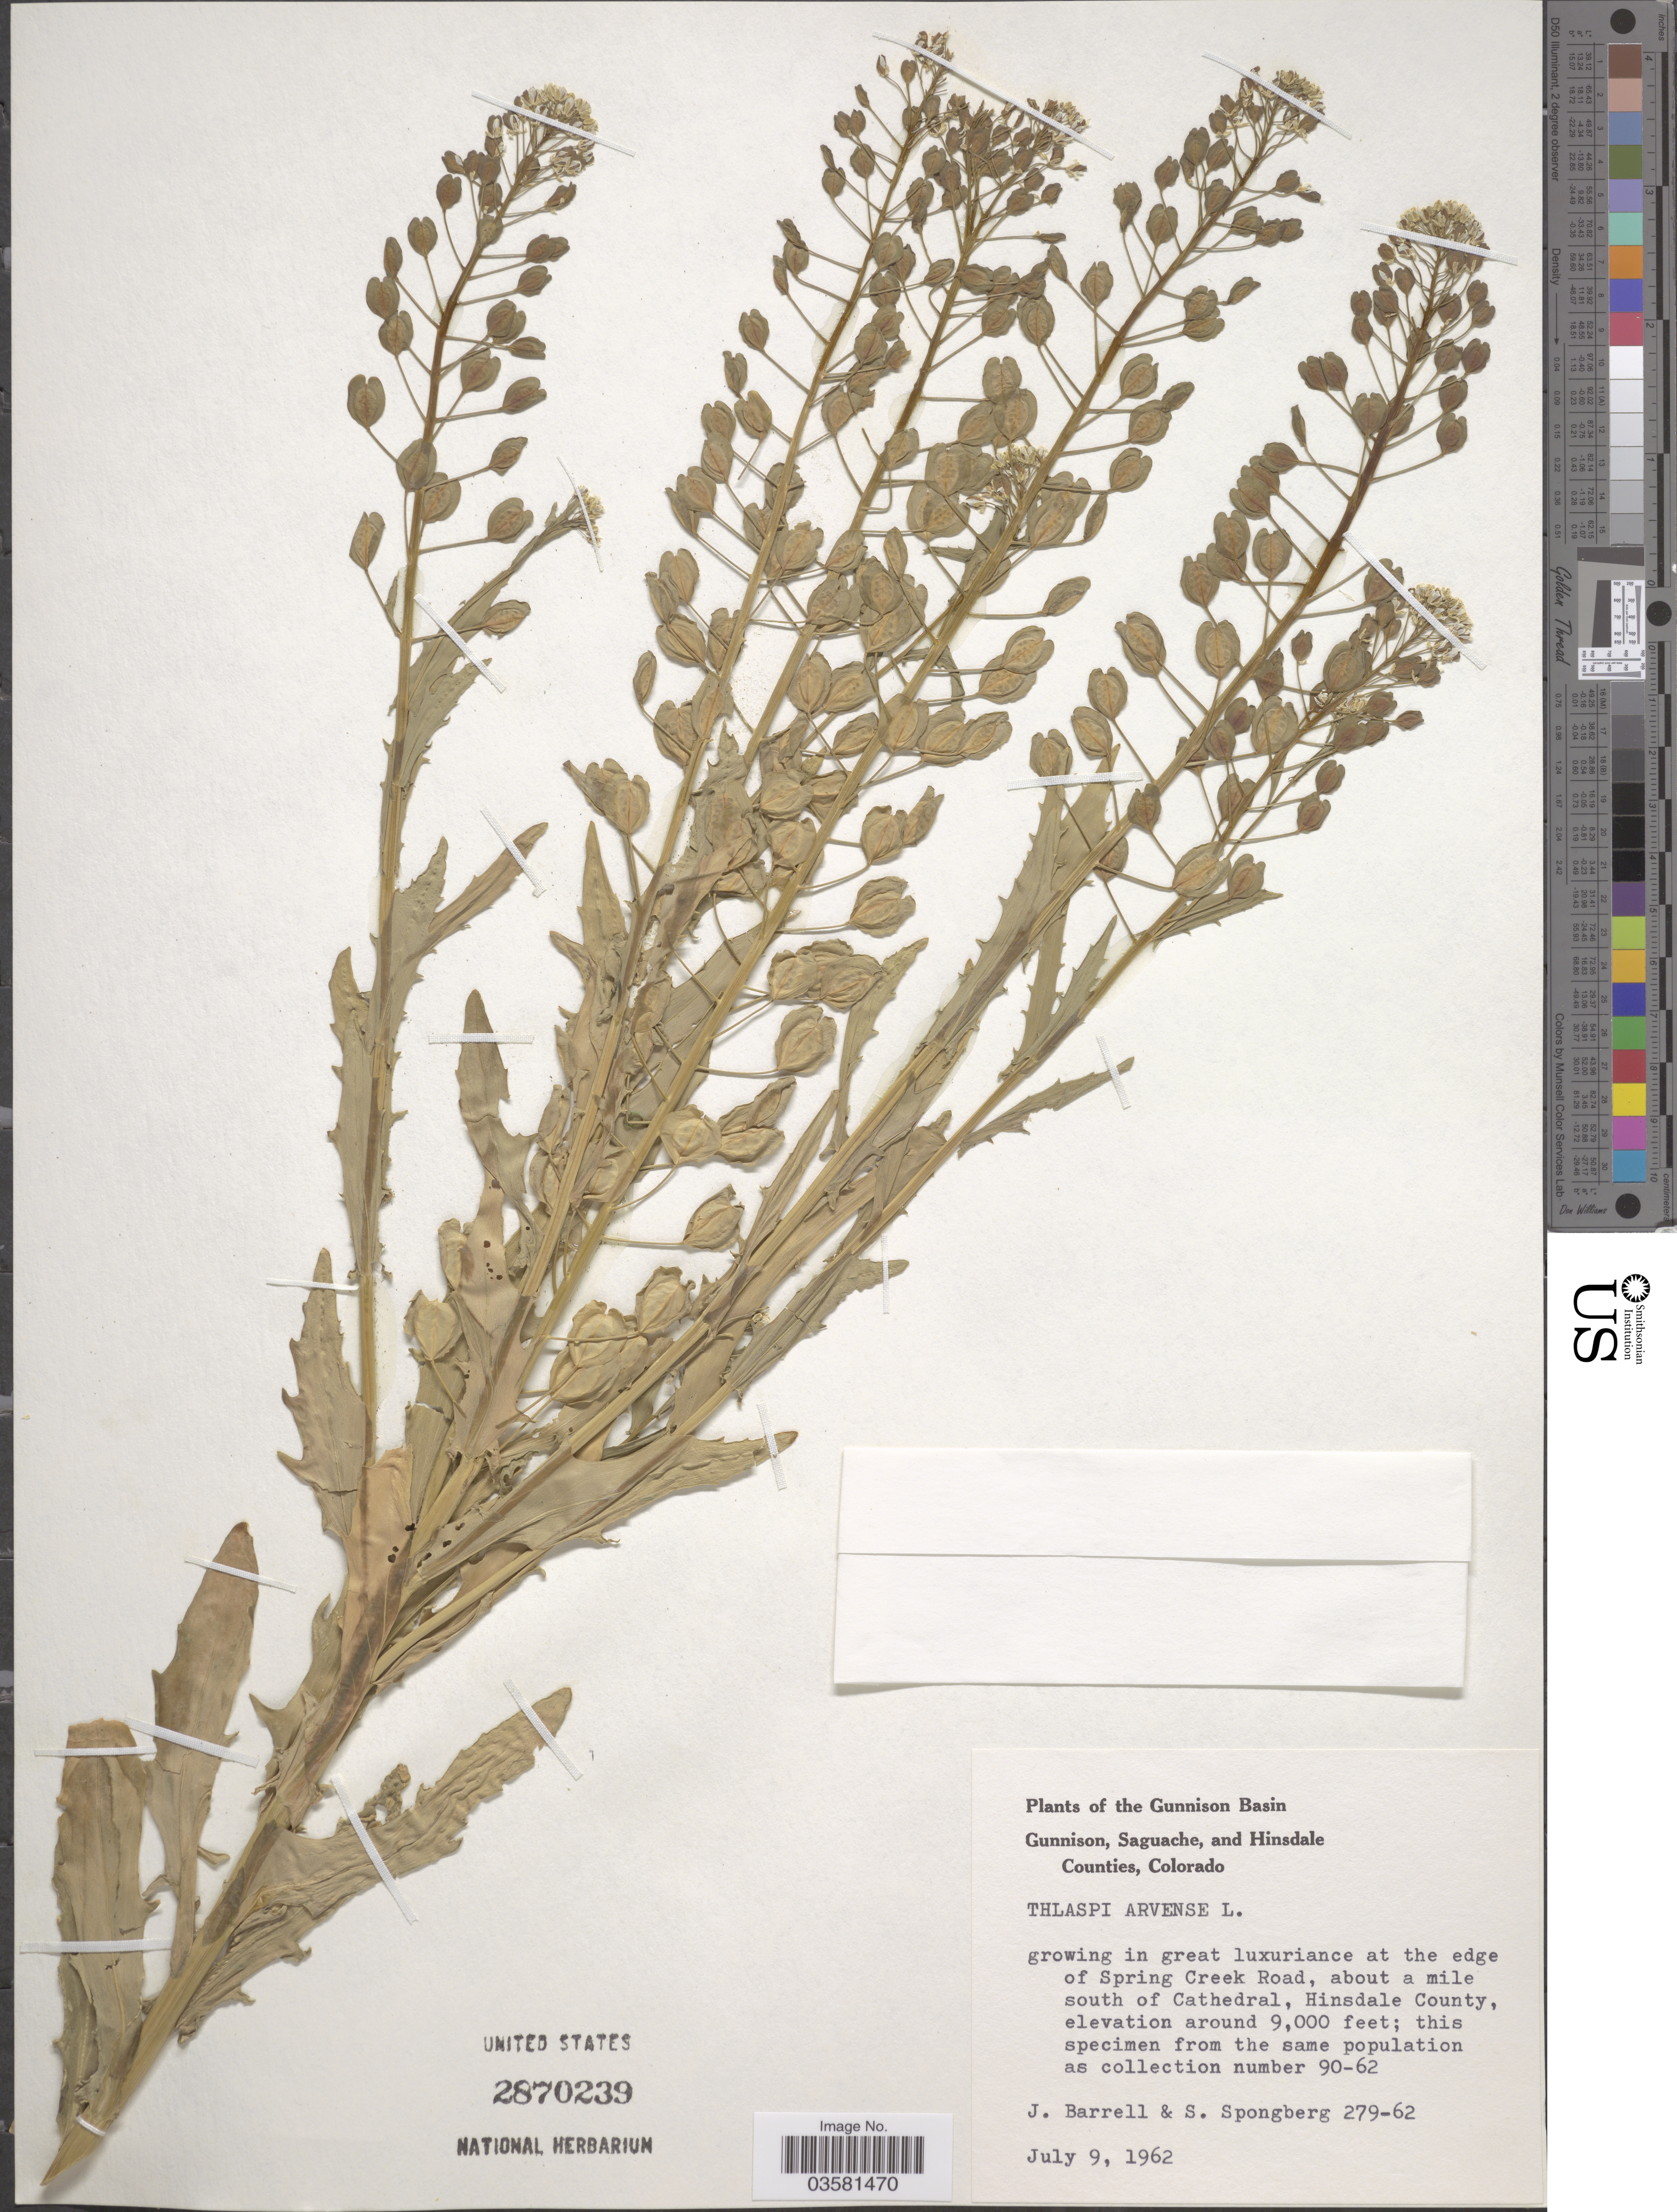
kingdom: Plantae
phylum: Tracheophyta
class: Magnoliopsida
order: Brassicales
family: Brassicaceae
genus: Thlaspi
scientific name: Thlaspi arvense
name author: L.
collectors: J. Barrell & S. A.Spongberg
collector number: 279-62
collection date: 1962-07-09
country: United States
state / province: Colorado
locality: The Gunnison Basin. At the edge of Spring Creek Road, about a mile south of Cathedral, Hinsdale County.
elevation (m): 2743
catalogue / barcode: US 2870239